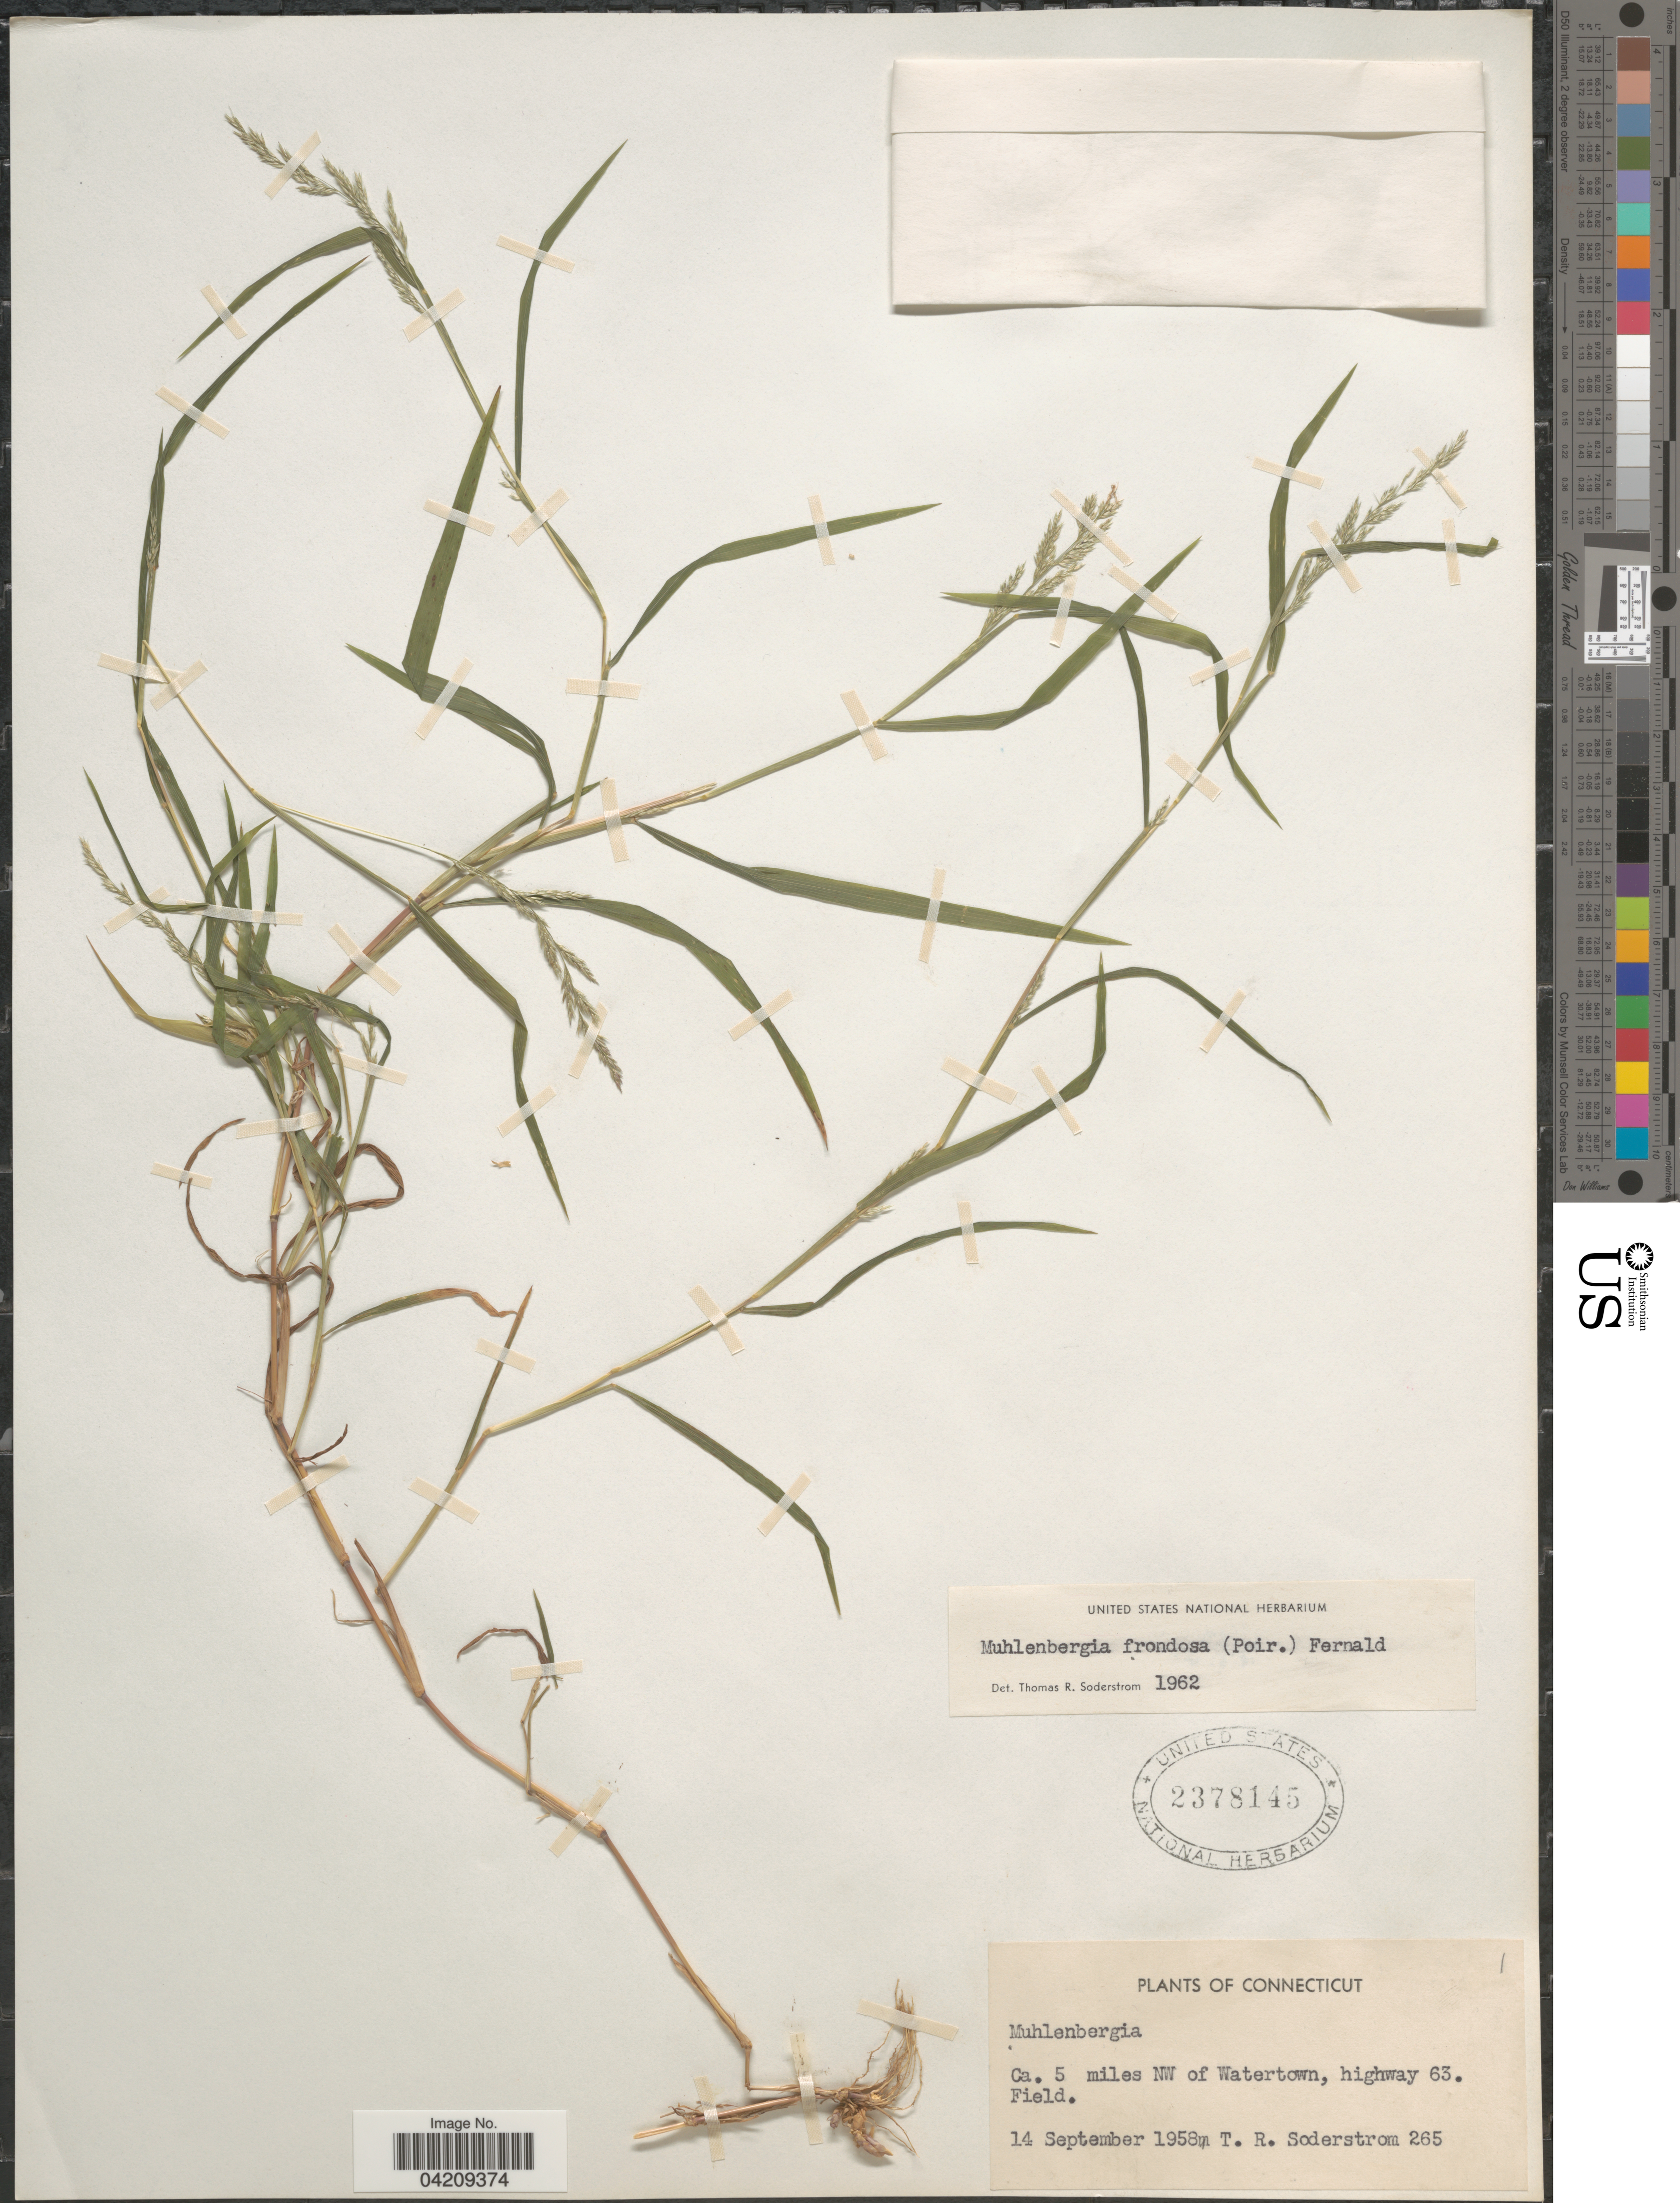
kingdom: Plantae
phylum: Tracheophyta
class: Liliopsida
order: Poales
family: Poaceae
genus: Muhlenbergia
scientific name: Muhlenbergia frondosa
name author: (Poir.) Fernald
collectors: T. R. Soderstrom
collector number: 265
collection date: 1958-09-14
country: United States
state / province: Connecticut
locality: Ca. 5 miles NW of Watertown, highway 63. Field.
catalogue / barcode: US 2378145